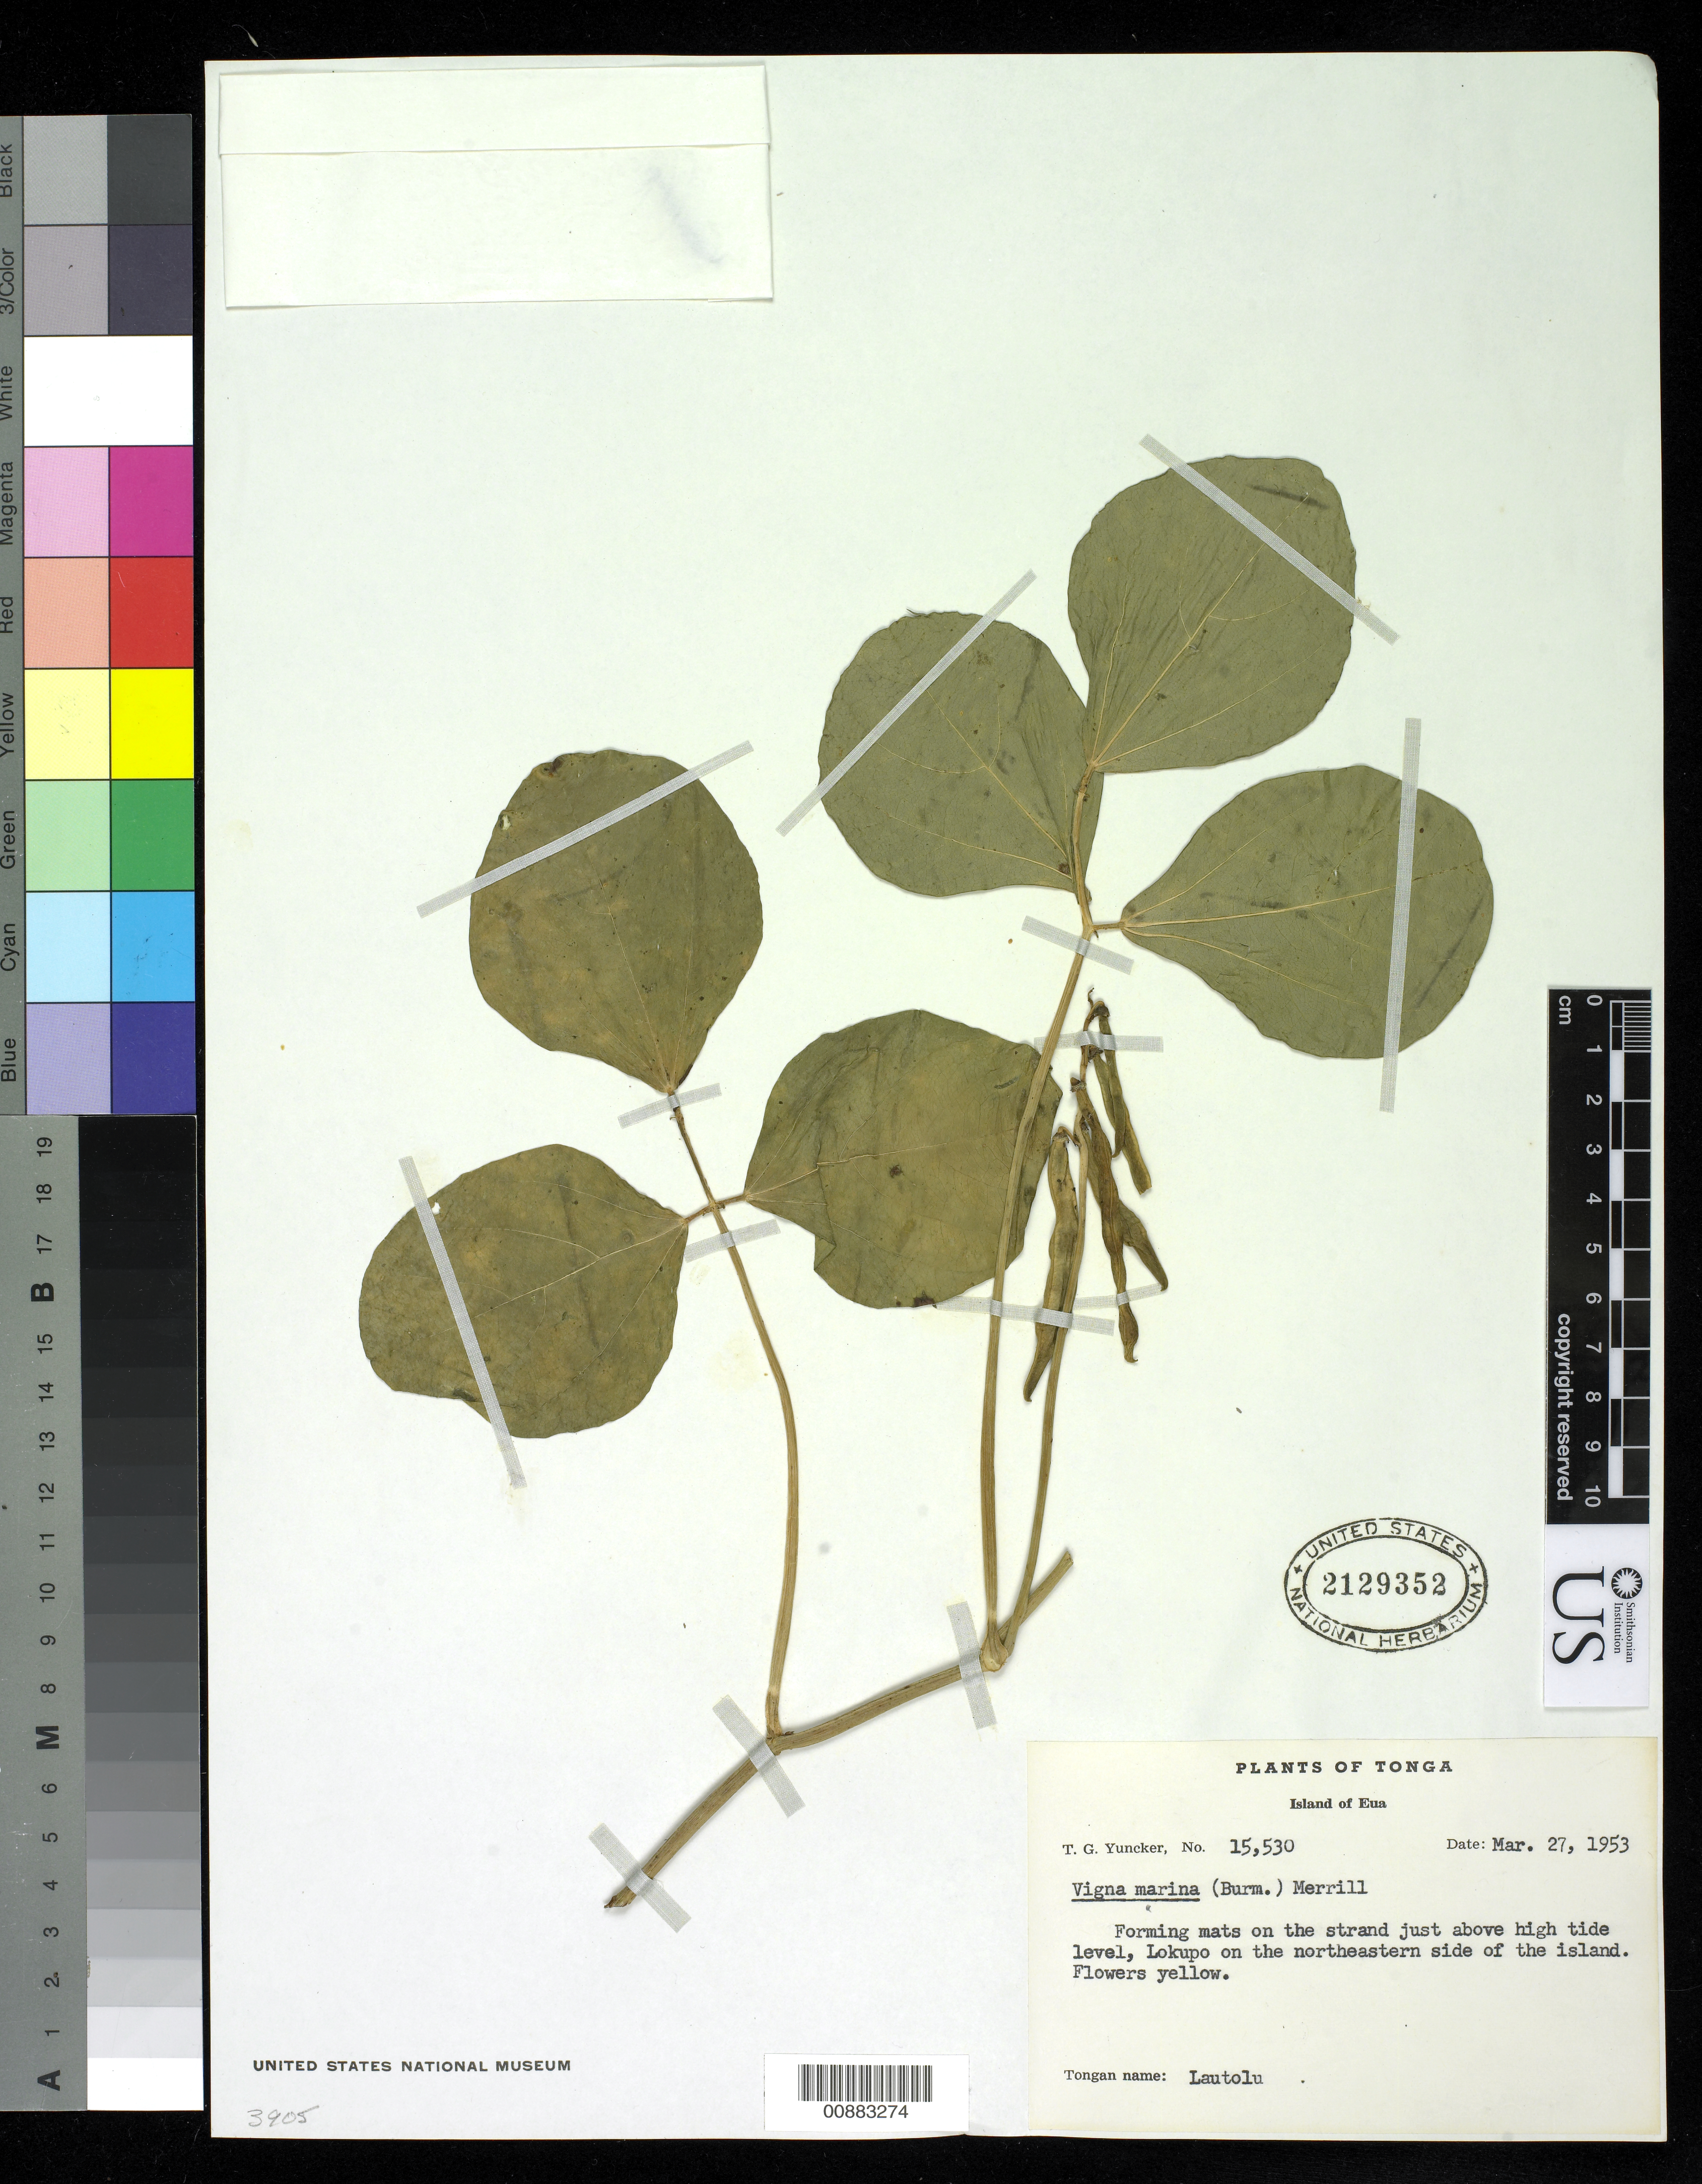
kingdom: Plantae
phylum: Tracheophyta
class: Magnoliopsida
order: Fabales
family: Fabaceae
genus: Vigna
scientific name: Vigna marina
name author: (Burm.) Merr.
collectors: T. G. Yuncker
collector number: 15530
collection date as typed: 27 Mar 1953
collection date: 1953-03-27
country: Tonga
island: Eua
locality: Lokupo, northeastern side of the island.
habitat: Forming mats on the strand just above high tide level.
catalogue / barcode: US 2129352